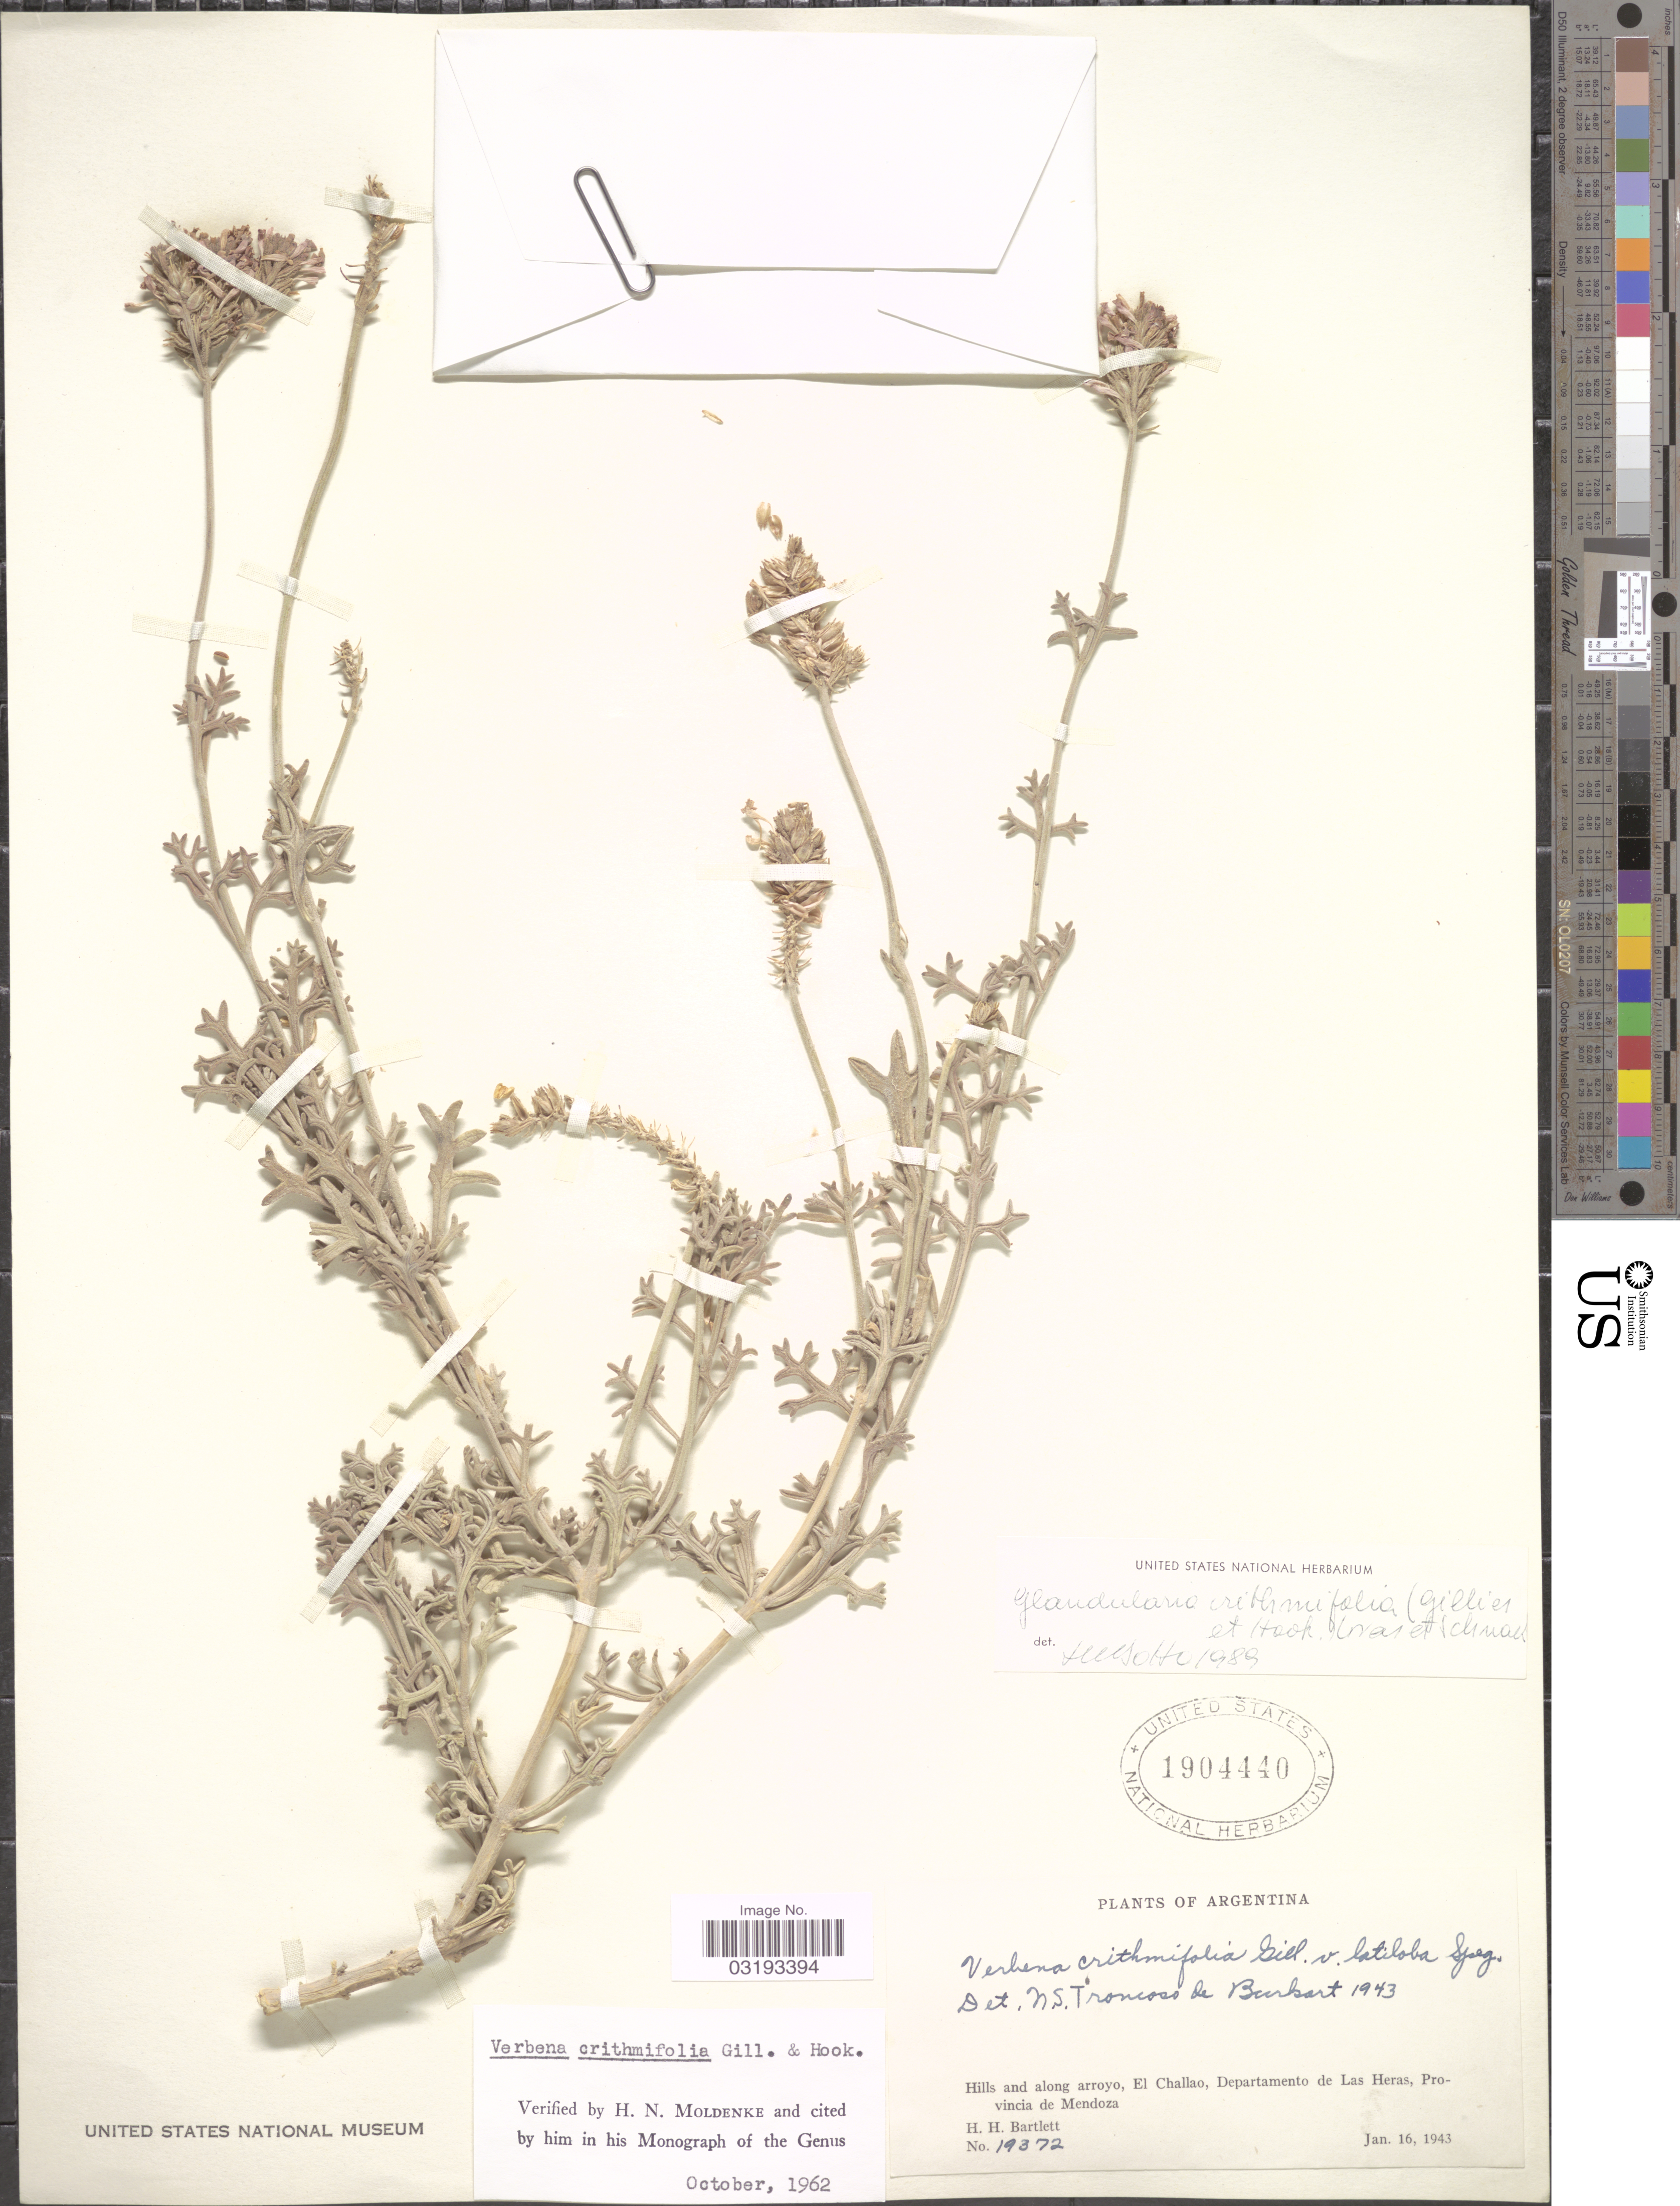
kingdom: Plantae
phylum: Tracheophyta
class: Magnoliopsida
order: Lamiales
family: Verbenaceae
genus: Verbena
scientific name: Verbena crithmifolia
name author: Gillies & Hook.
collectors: H. H. Bartlett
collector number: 19372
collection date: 1943-01-16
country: Argentina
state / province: Mendoza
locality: Hills and along arroyo, El Challao, Departamento de Las Heras.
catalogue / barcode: US 1904440